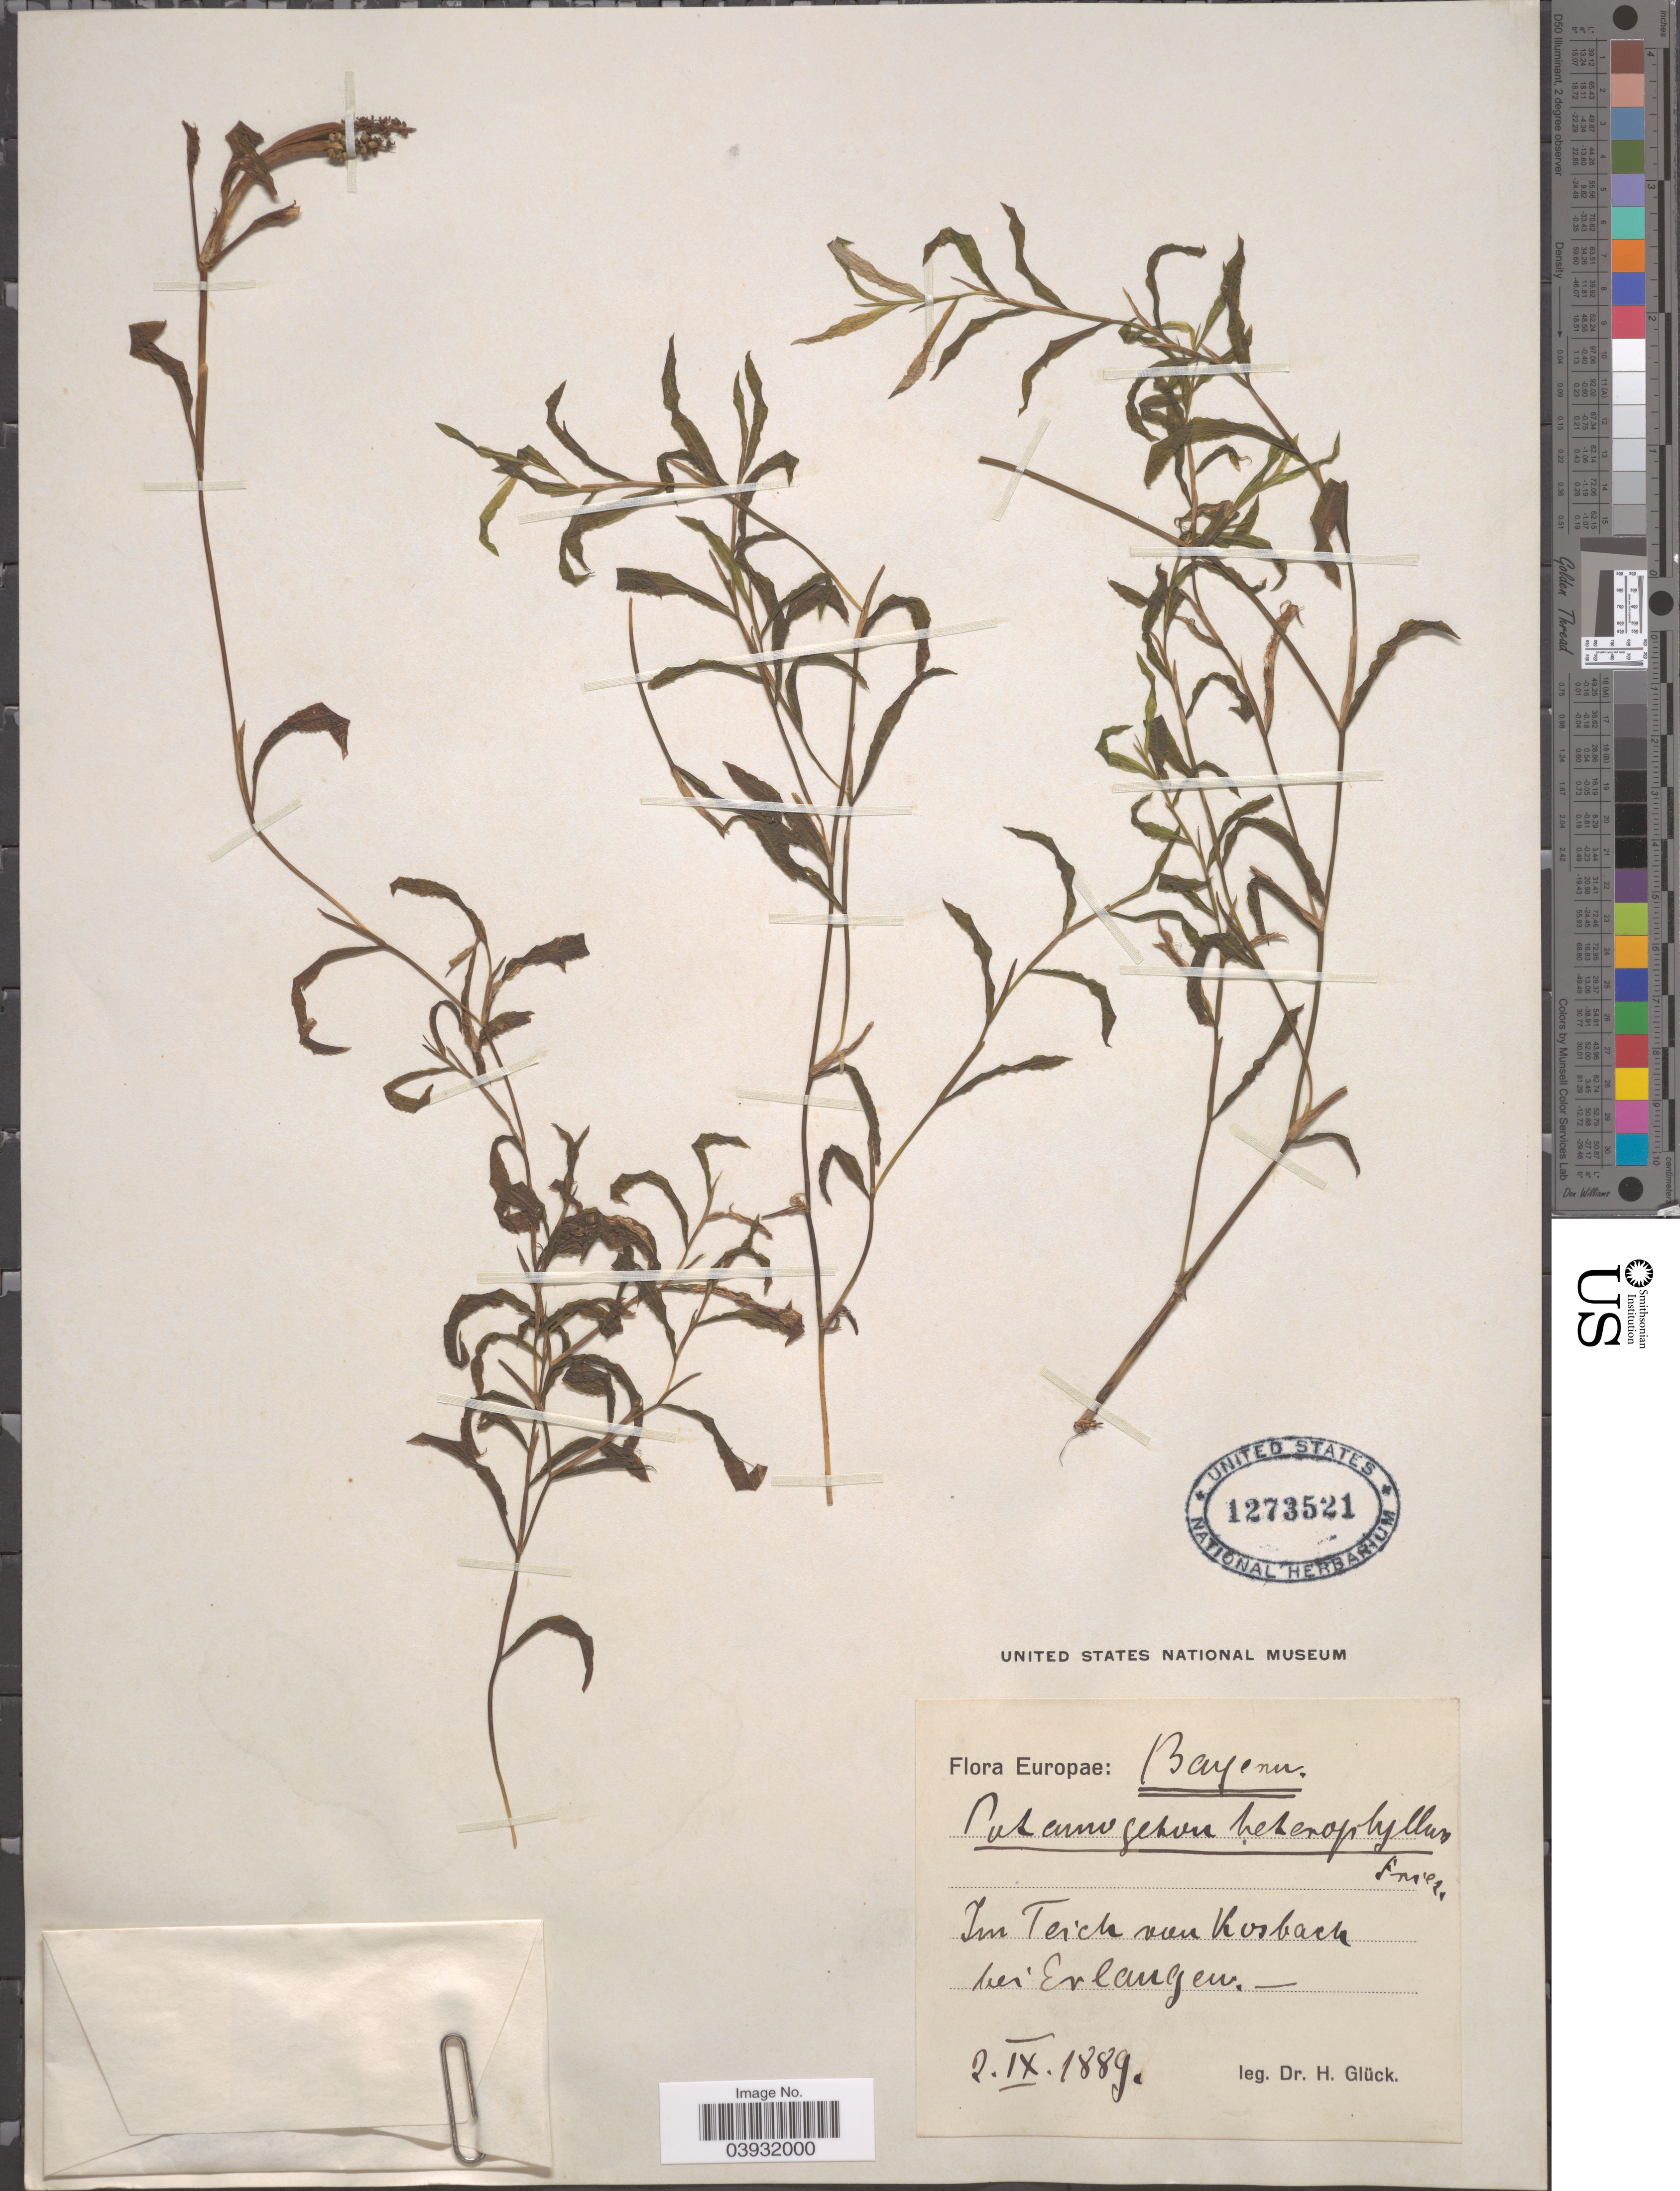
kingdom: Plantae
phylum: Tracheophyta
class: Liliopsida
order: Alismatales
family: Potamogetonaceae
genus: Potamogeton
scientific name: Potamogeton heterophyllus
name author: Schreb.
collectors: H. Glück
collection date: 1889-09-02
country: Germany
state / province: Bayern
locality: Im Teich van Kosbach bei Erlangen.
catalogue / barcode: US 1273521